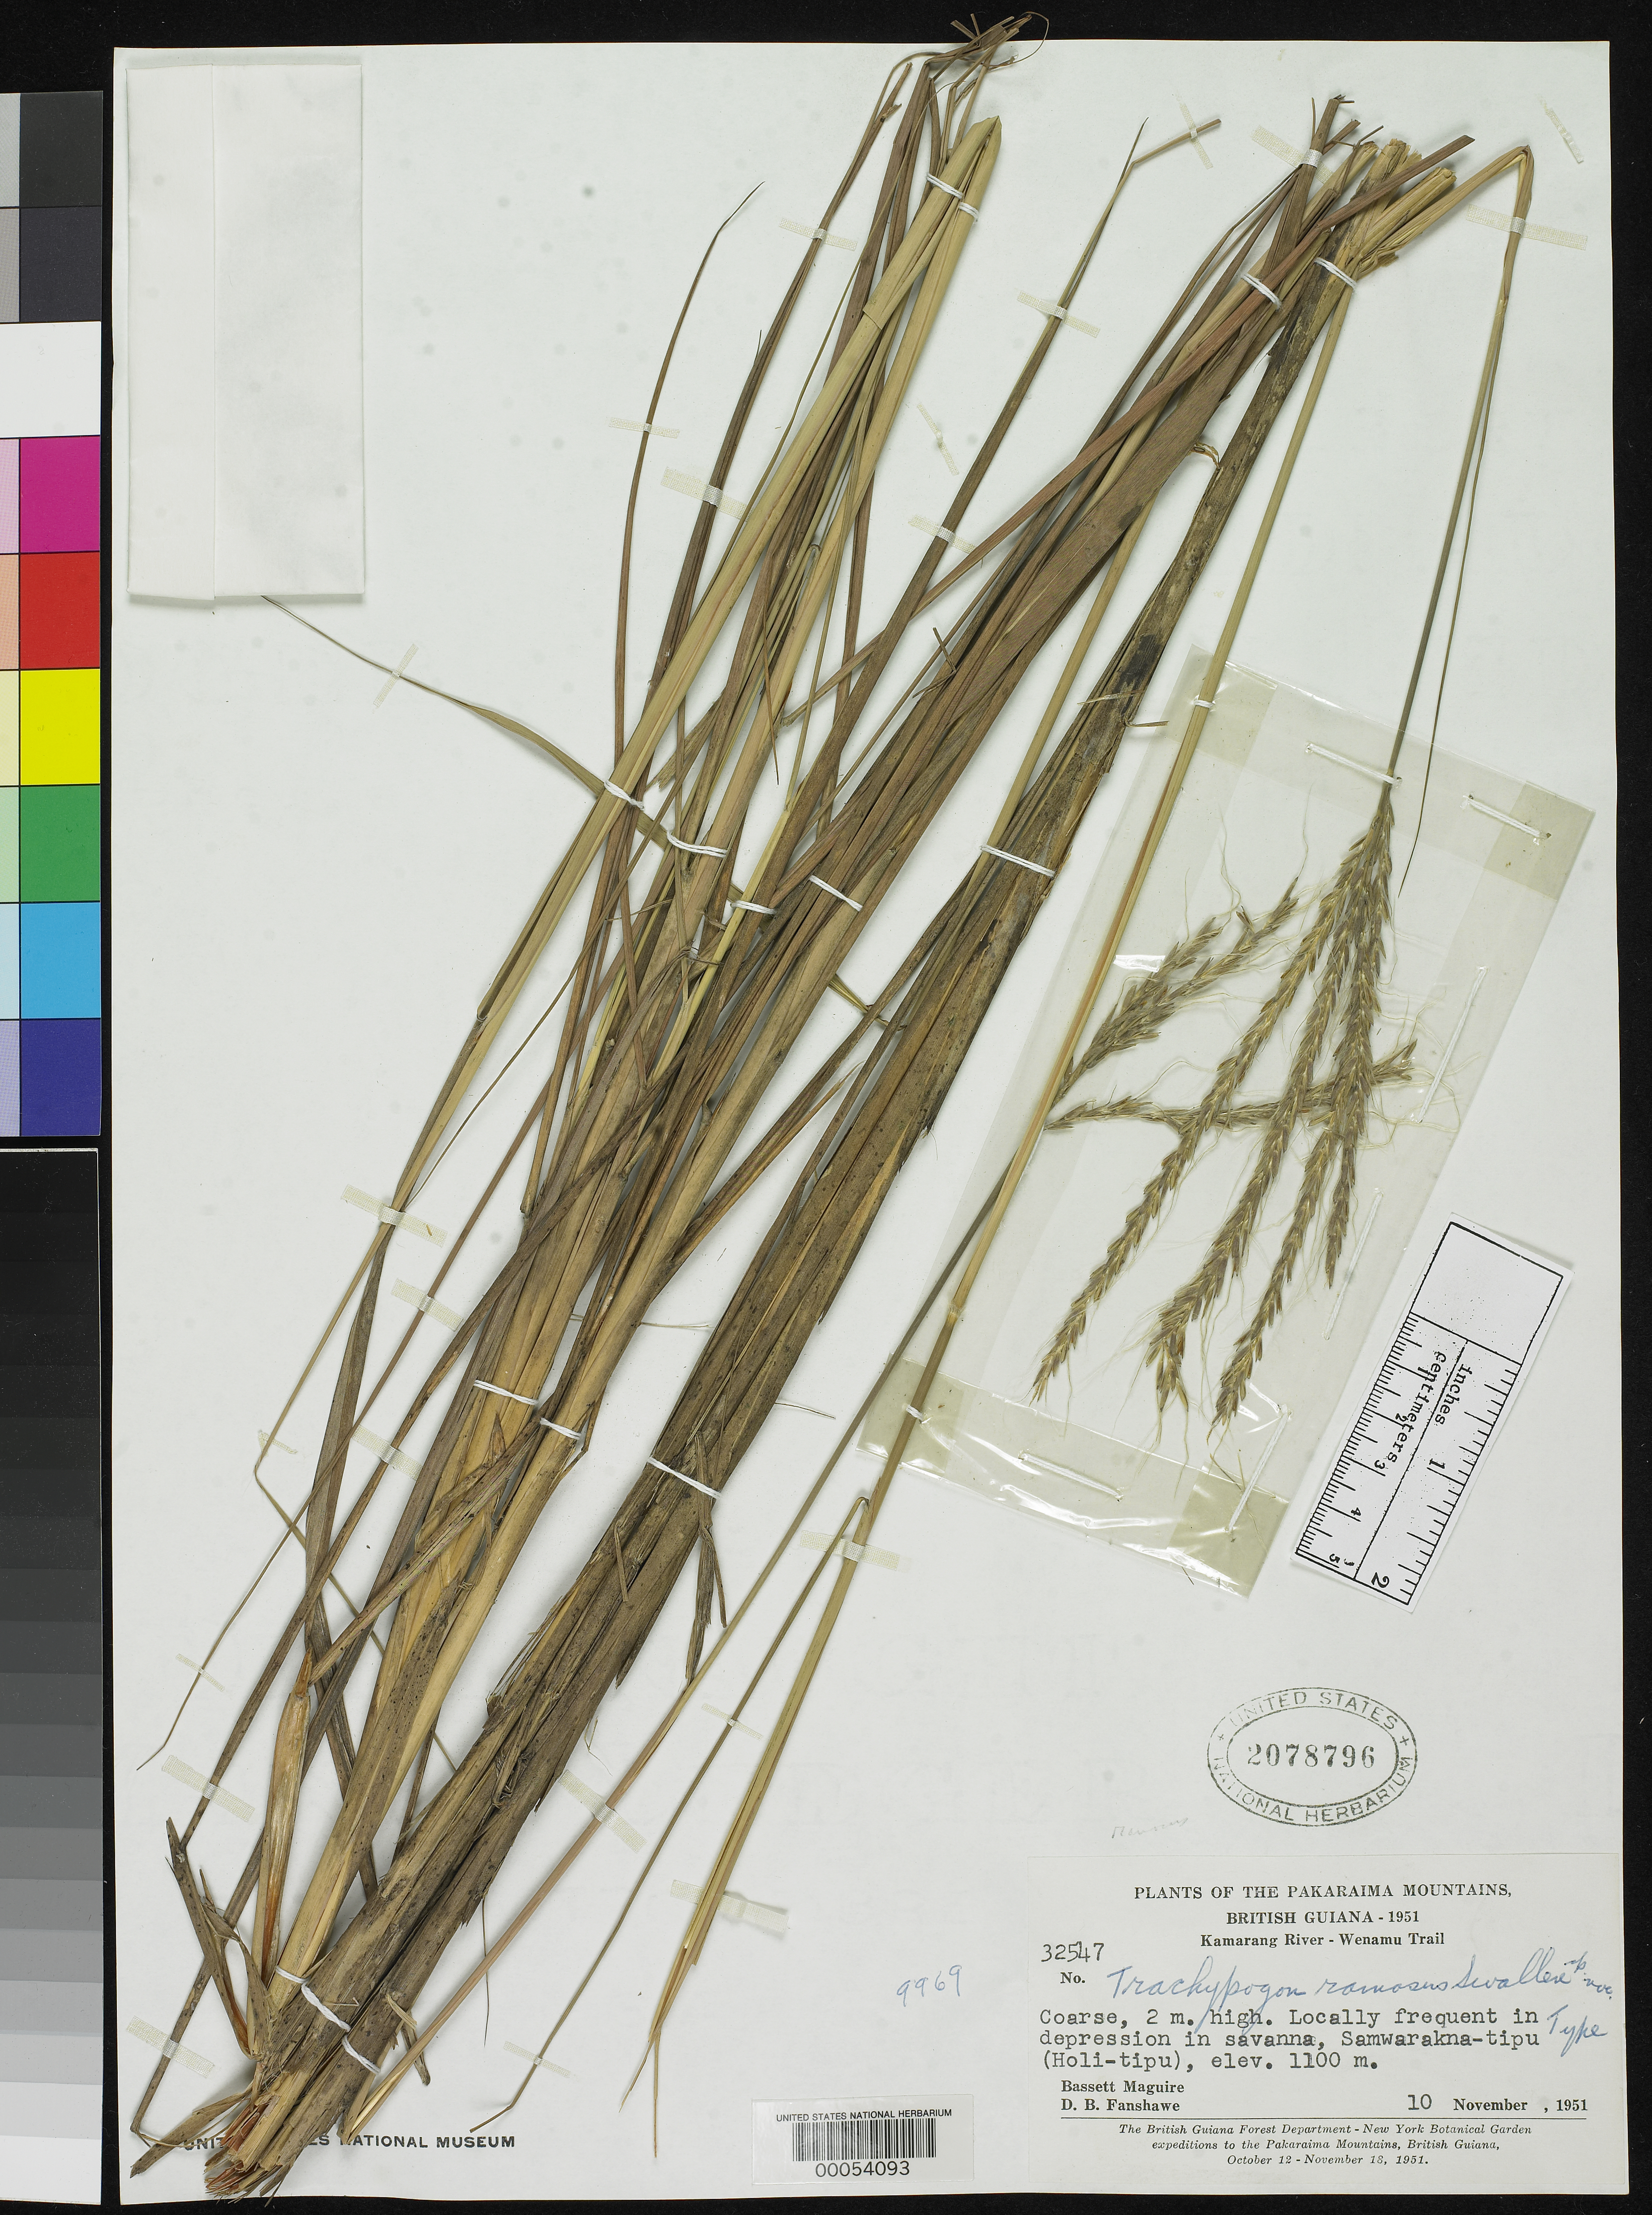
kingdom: Plantae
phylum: Tracheophyta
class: Liliopsida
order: Poales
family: Poaceae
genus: Trachypogon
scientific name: Trachypogon ramosus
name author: Swallen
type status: Isotype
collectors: B. Maguire & D. B. Fanshawe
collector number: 32547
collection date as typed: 10 Nov 1951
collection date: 1951-11-10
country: Guyana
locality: Pakaraima Mtns., Kamarang River, Wenamu trail.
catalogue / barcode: US 2078796